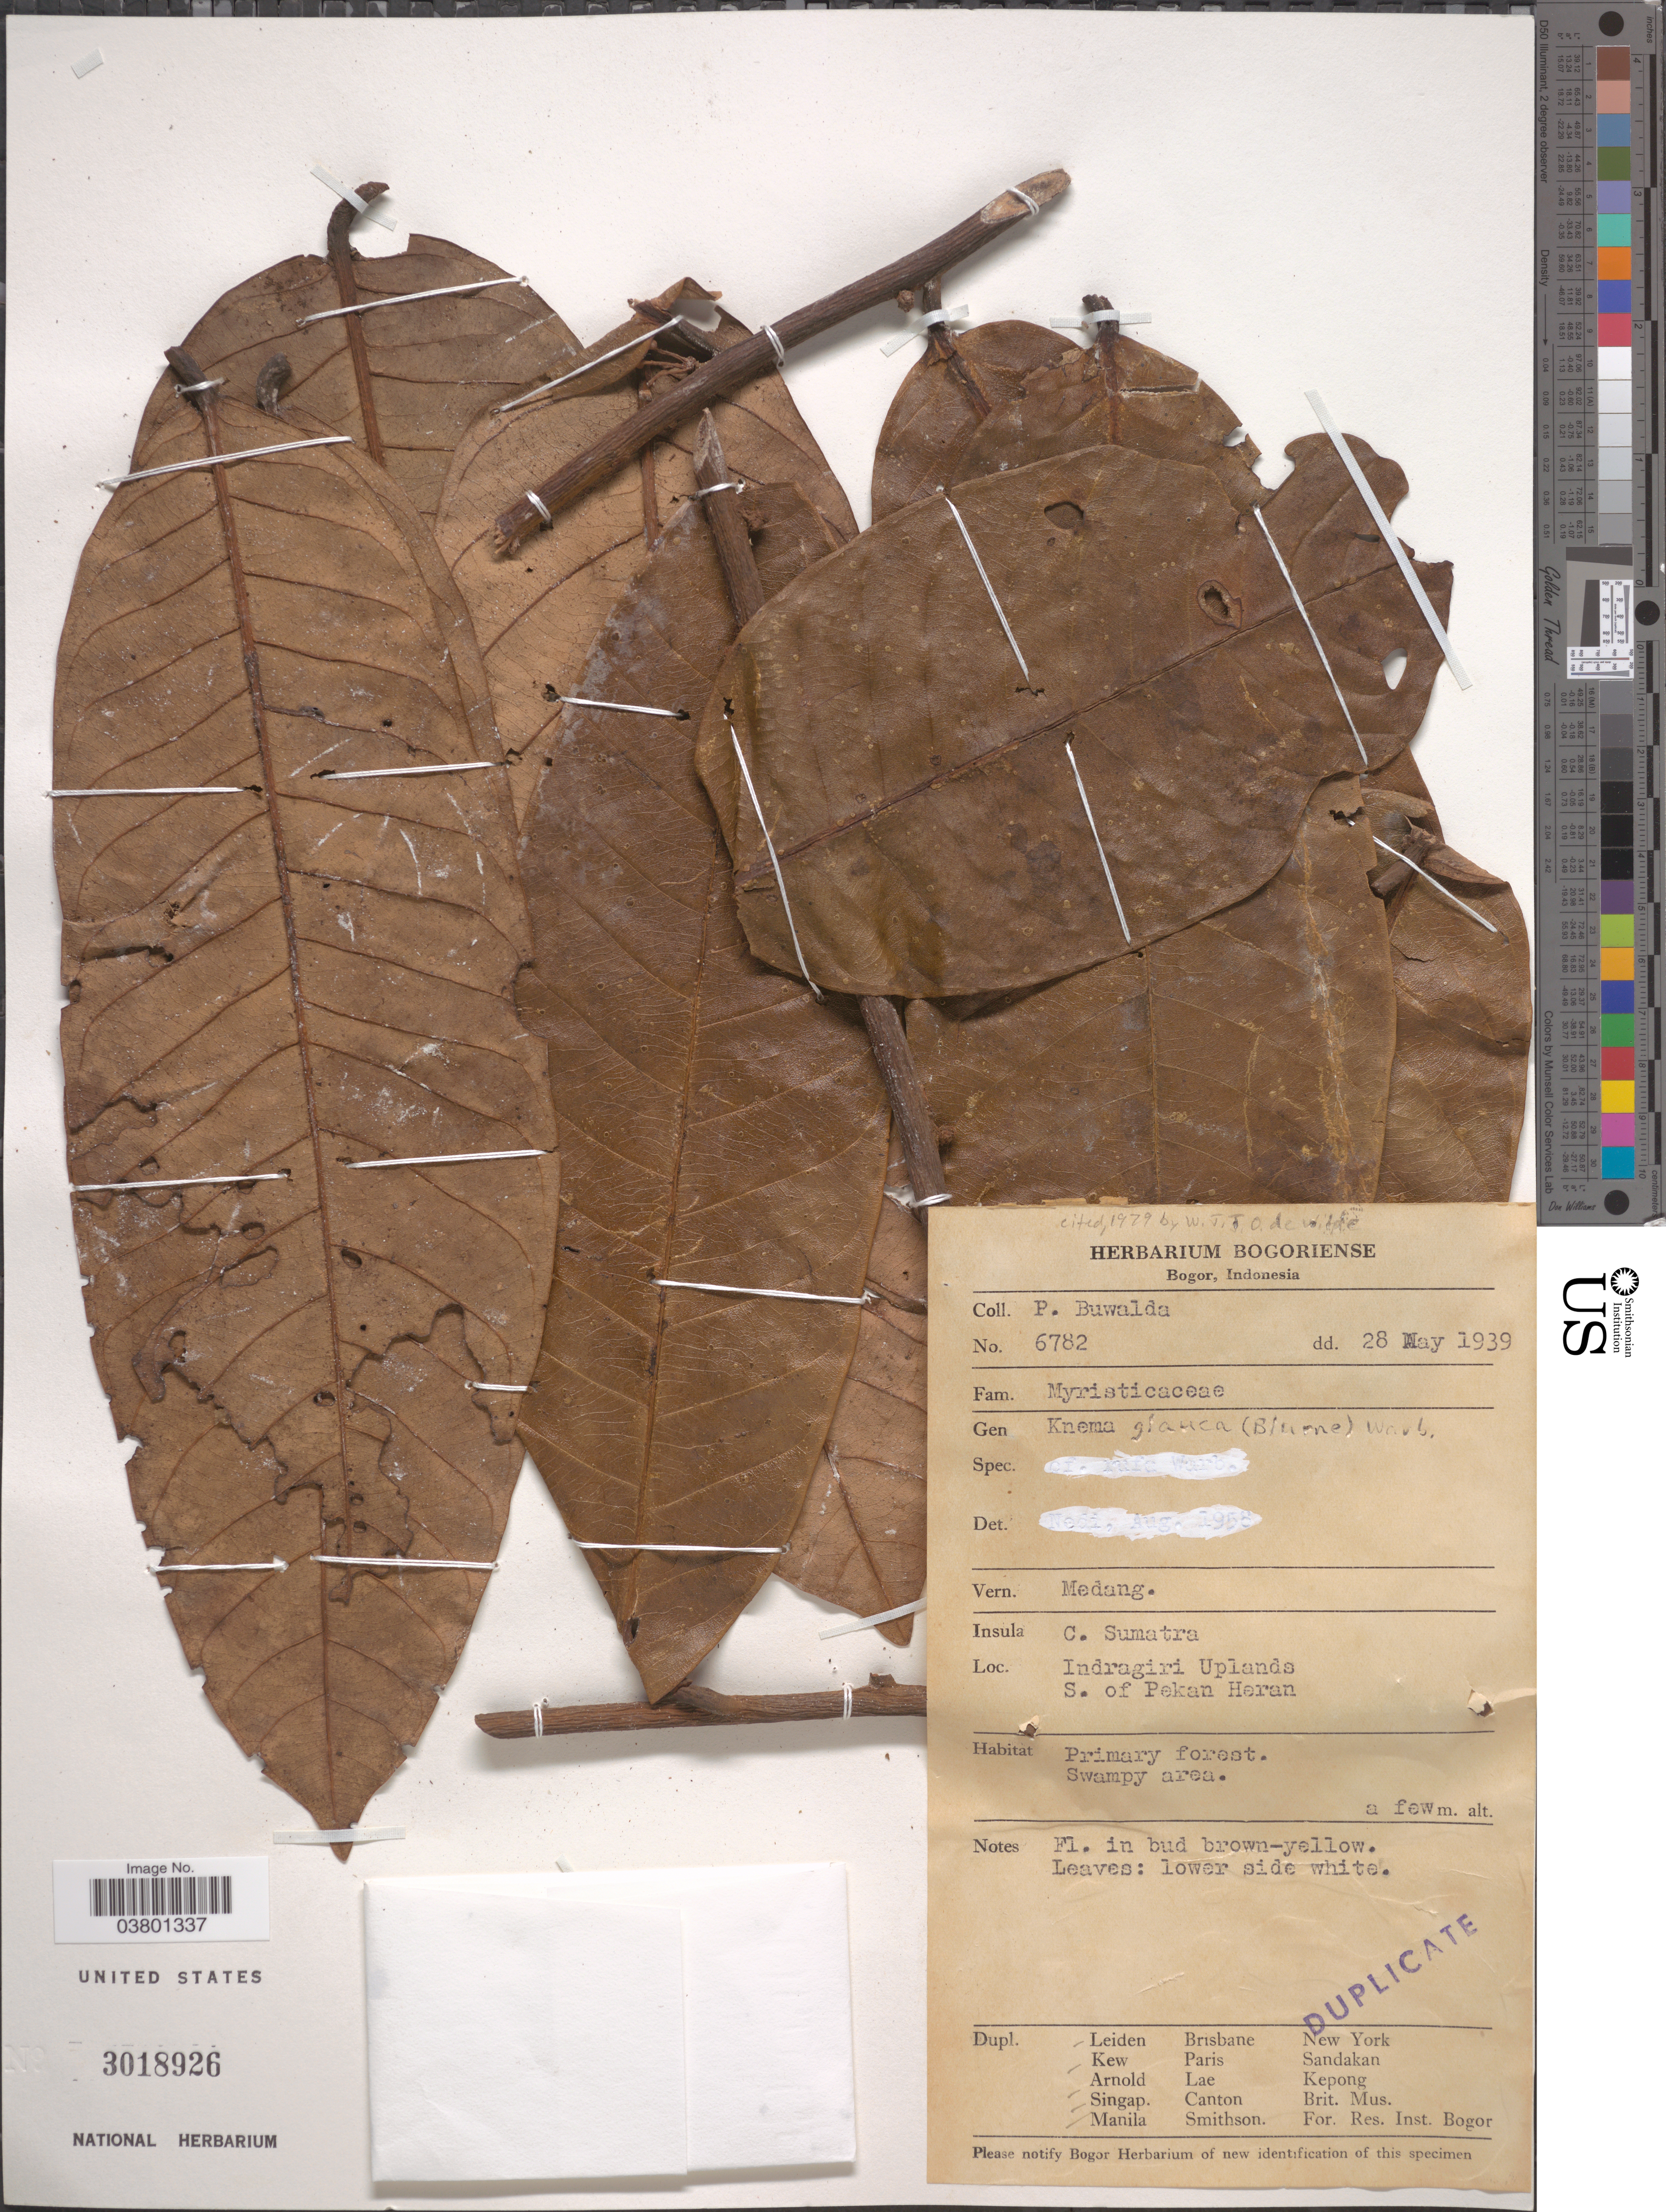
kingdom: Plantae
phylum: Tracheophyta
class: Magnoliopsida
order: Magnoliales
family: Myristicaceae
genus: Knema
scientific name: Knema glaucescens var. glaucescens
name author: Jack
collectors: P. Buwalda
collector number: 6782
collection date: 1939-05-28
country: Indonesia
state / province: Sumatra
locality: Insula C. Sumatra. Indragiri Uplands. S. of Pekan Heran.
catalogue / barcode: US 3018926